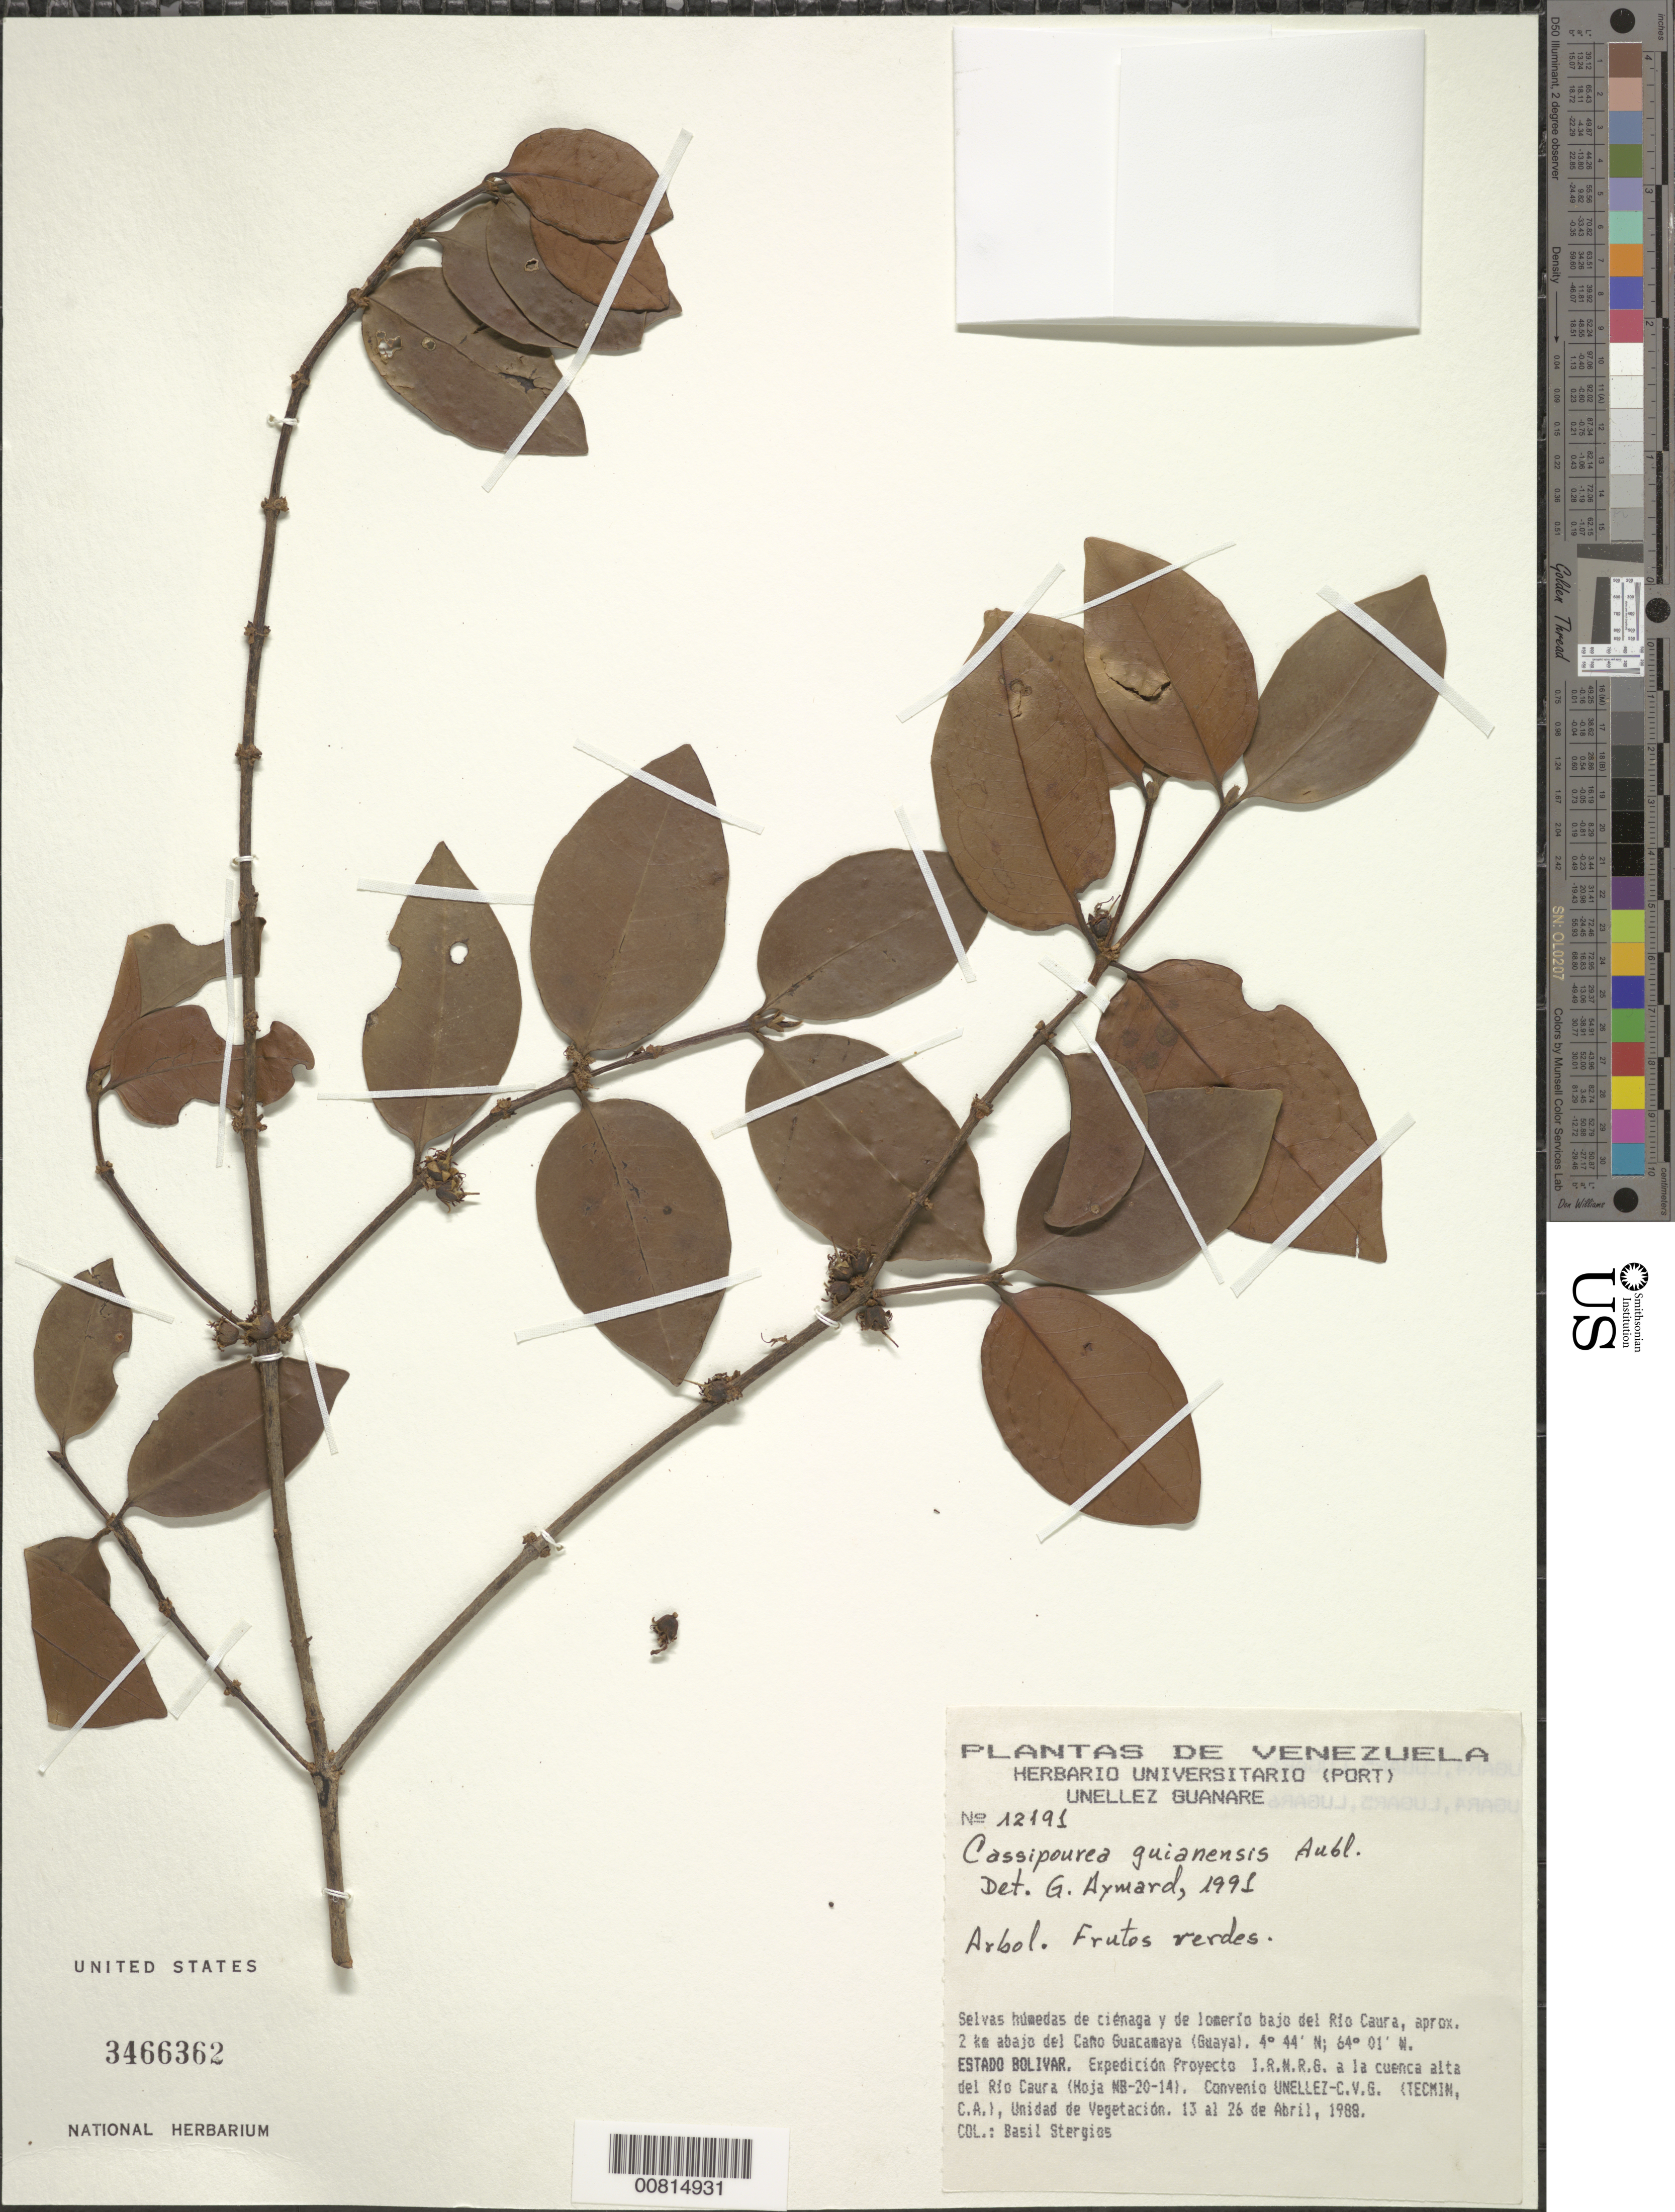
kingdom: Plantae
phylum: Tracheophyta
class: Magnoliopsida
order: Malpighiales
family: Rhizophoraceae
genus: Cassipourea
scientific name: Cassipourea guianensis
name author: Aubl.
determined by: Aymard C., G. A., (PORT), Univ. Nac. Exp. de los Llanos Ezequiel Zamora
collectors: B. G. Stergios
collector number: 12191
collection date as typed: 13-Apr-88 to 26-Apr-88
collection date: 1988-04-13/1988-04-26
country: Venezuela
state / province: Bolívar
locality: Río Caura, 2 km del Caño Guacamaya (Guaya)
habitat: Selvas húmedas de cienaga y de lomerio bajo del río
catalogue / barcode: US 3466362